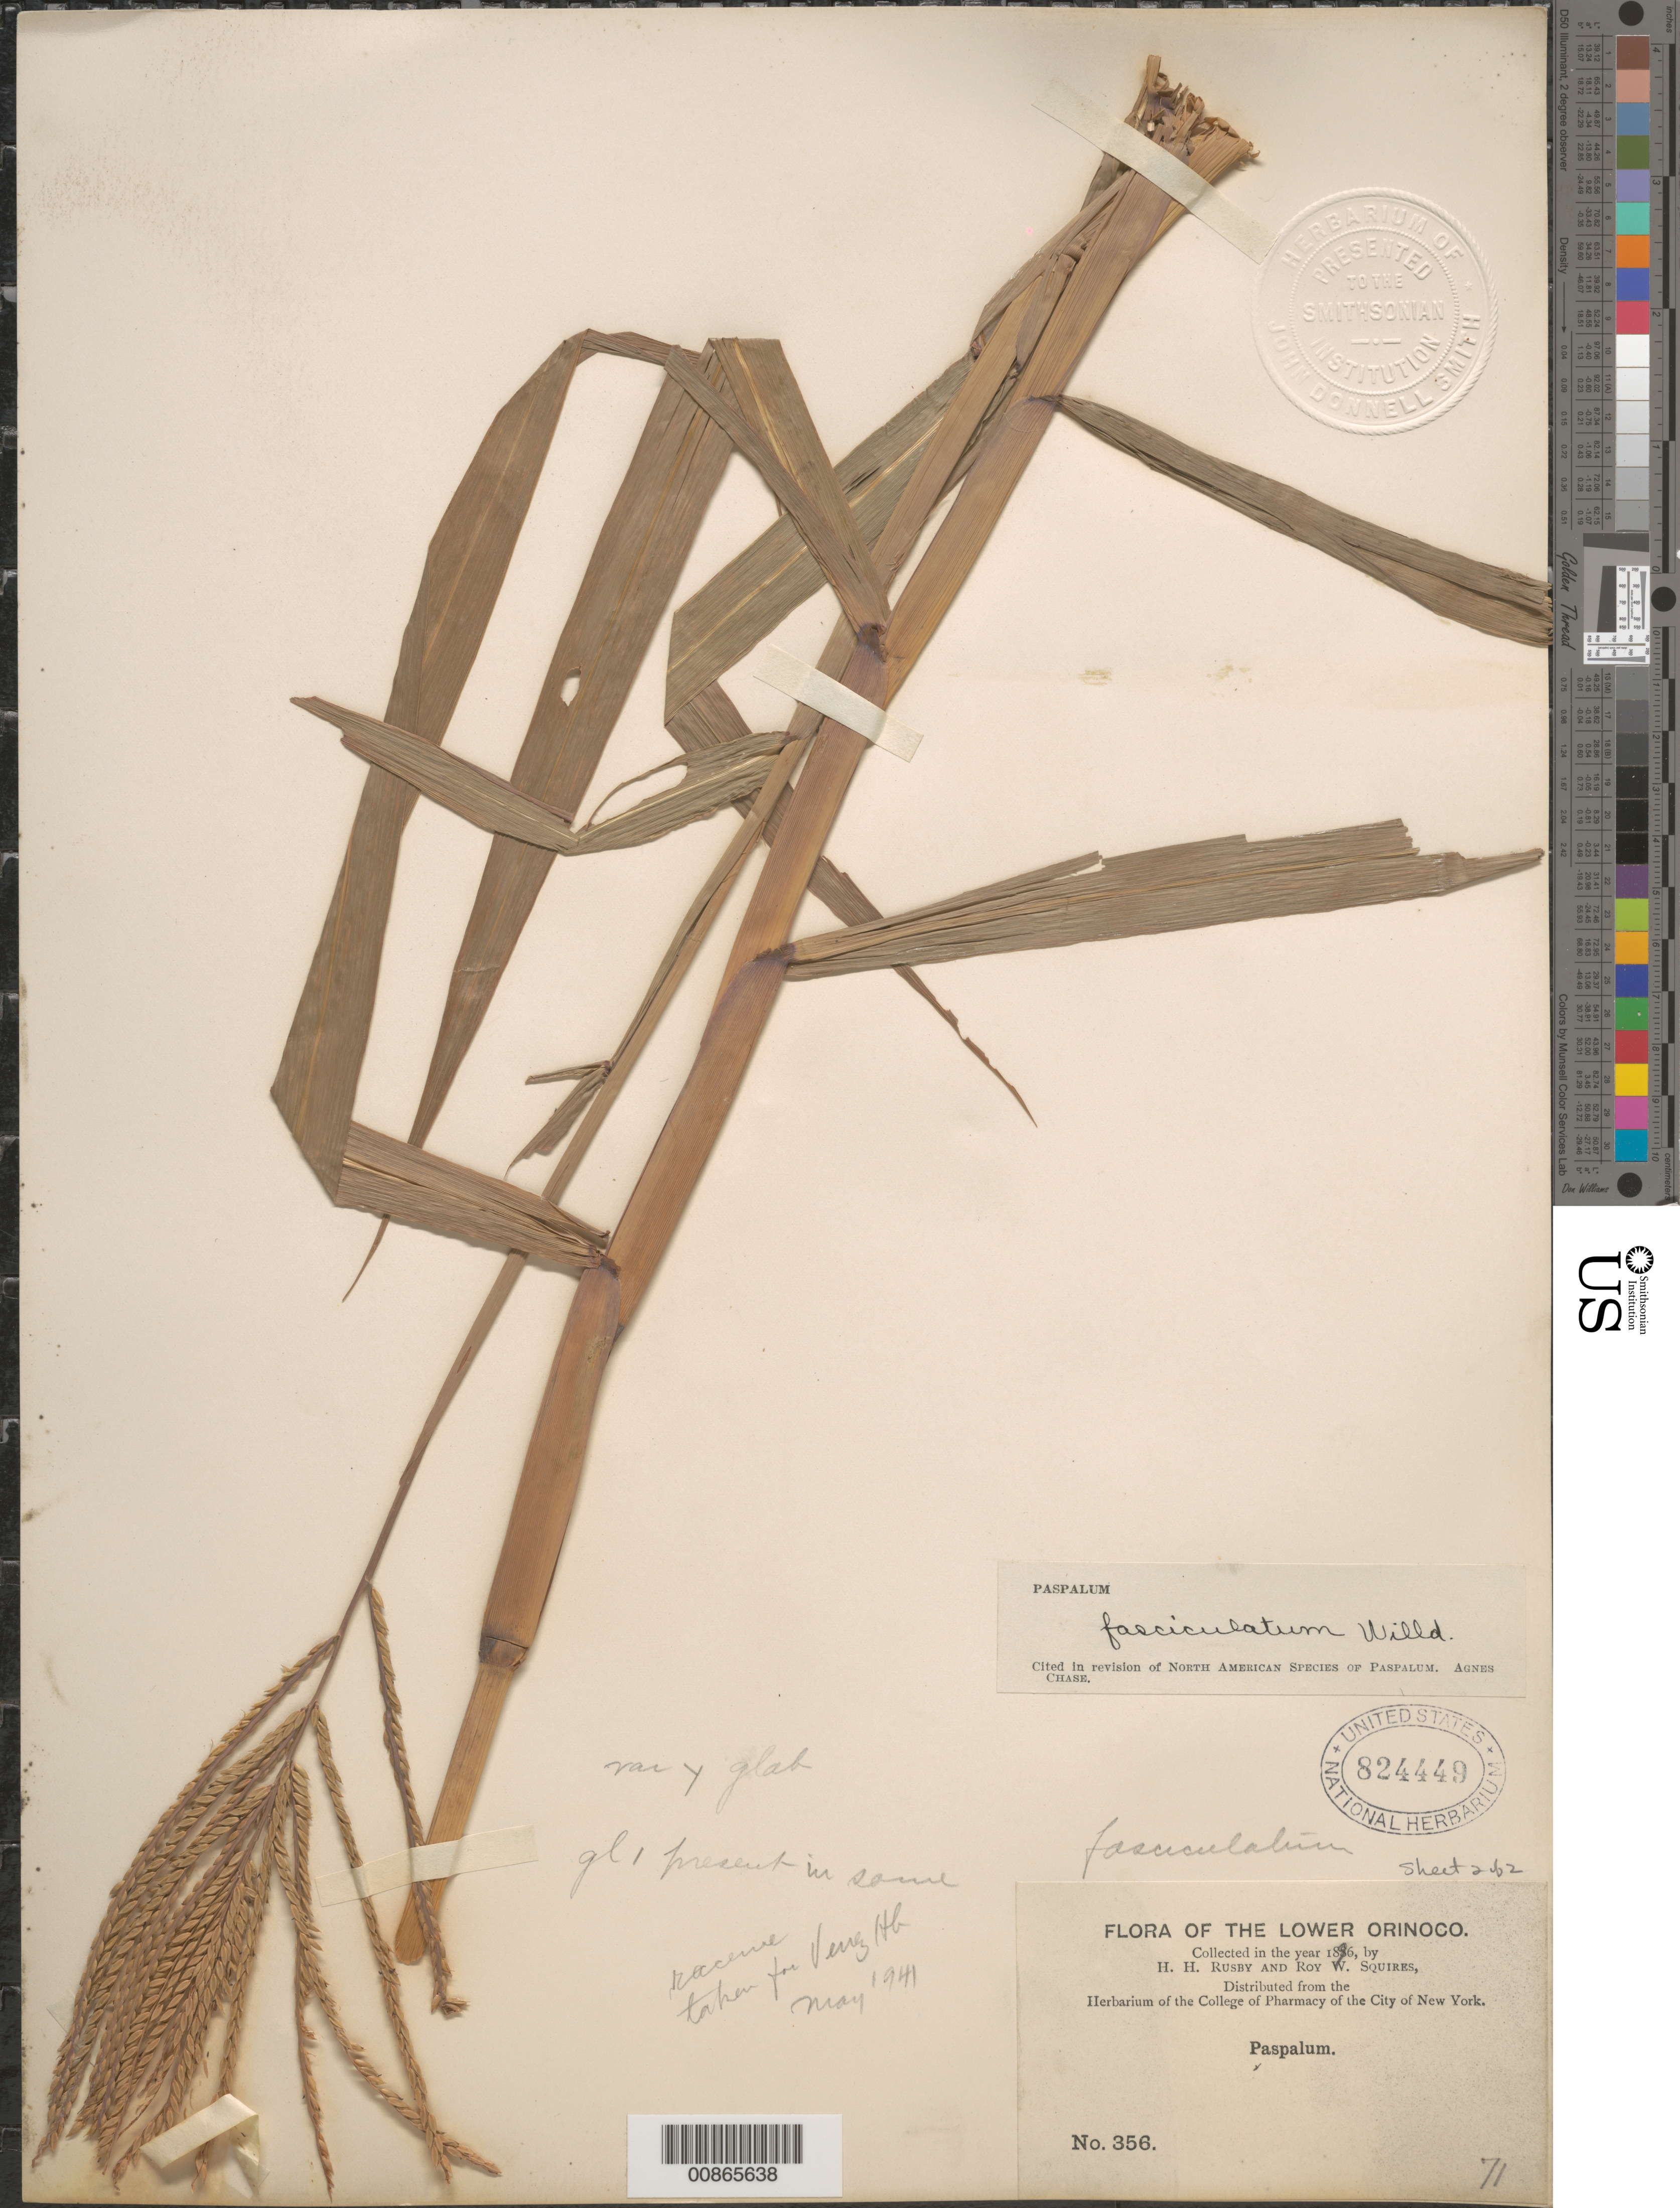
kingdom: Plantae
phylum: Tracheophyta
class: Liliopsida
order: Poales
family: Poaceae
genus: Paspalum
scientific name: Paspalum fasciculatum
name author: Willd. ex Flüggé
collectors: H. H. Rusby & R. Squires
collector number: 356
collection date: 1886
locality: The Lower Orinoco.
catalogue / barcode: US 824449